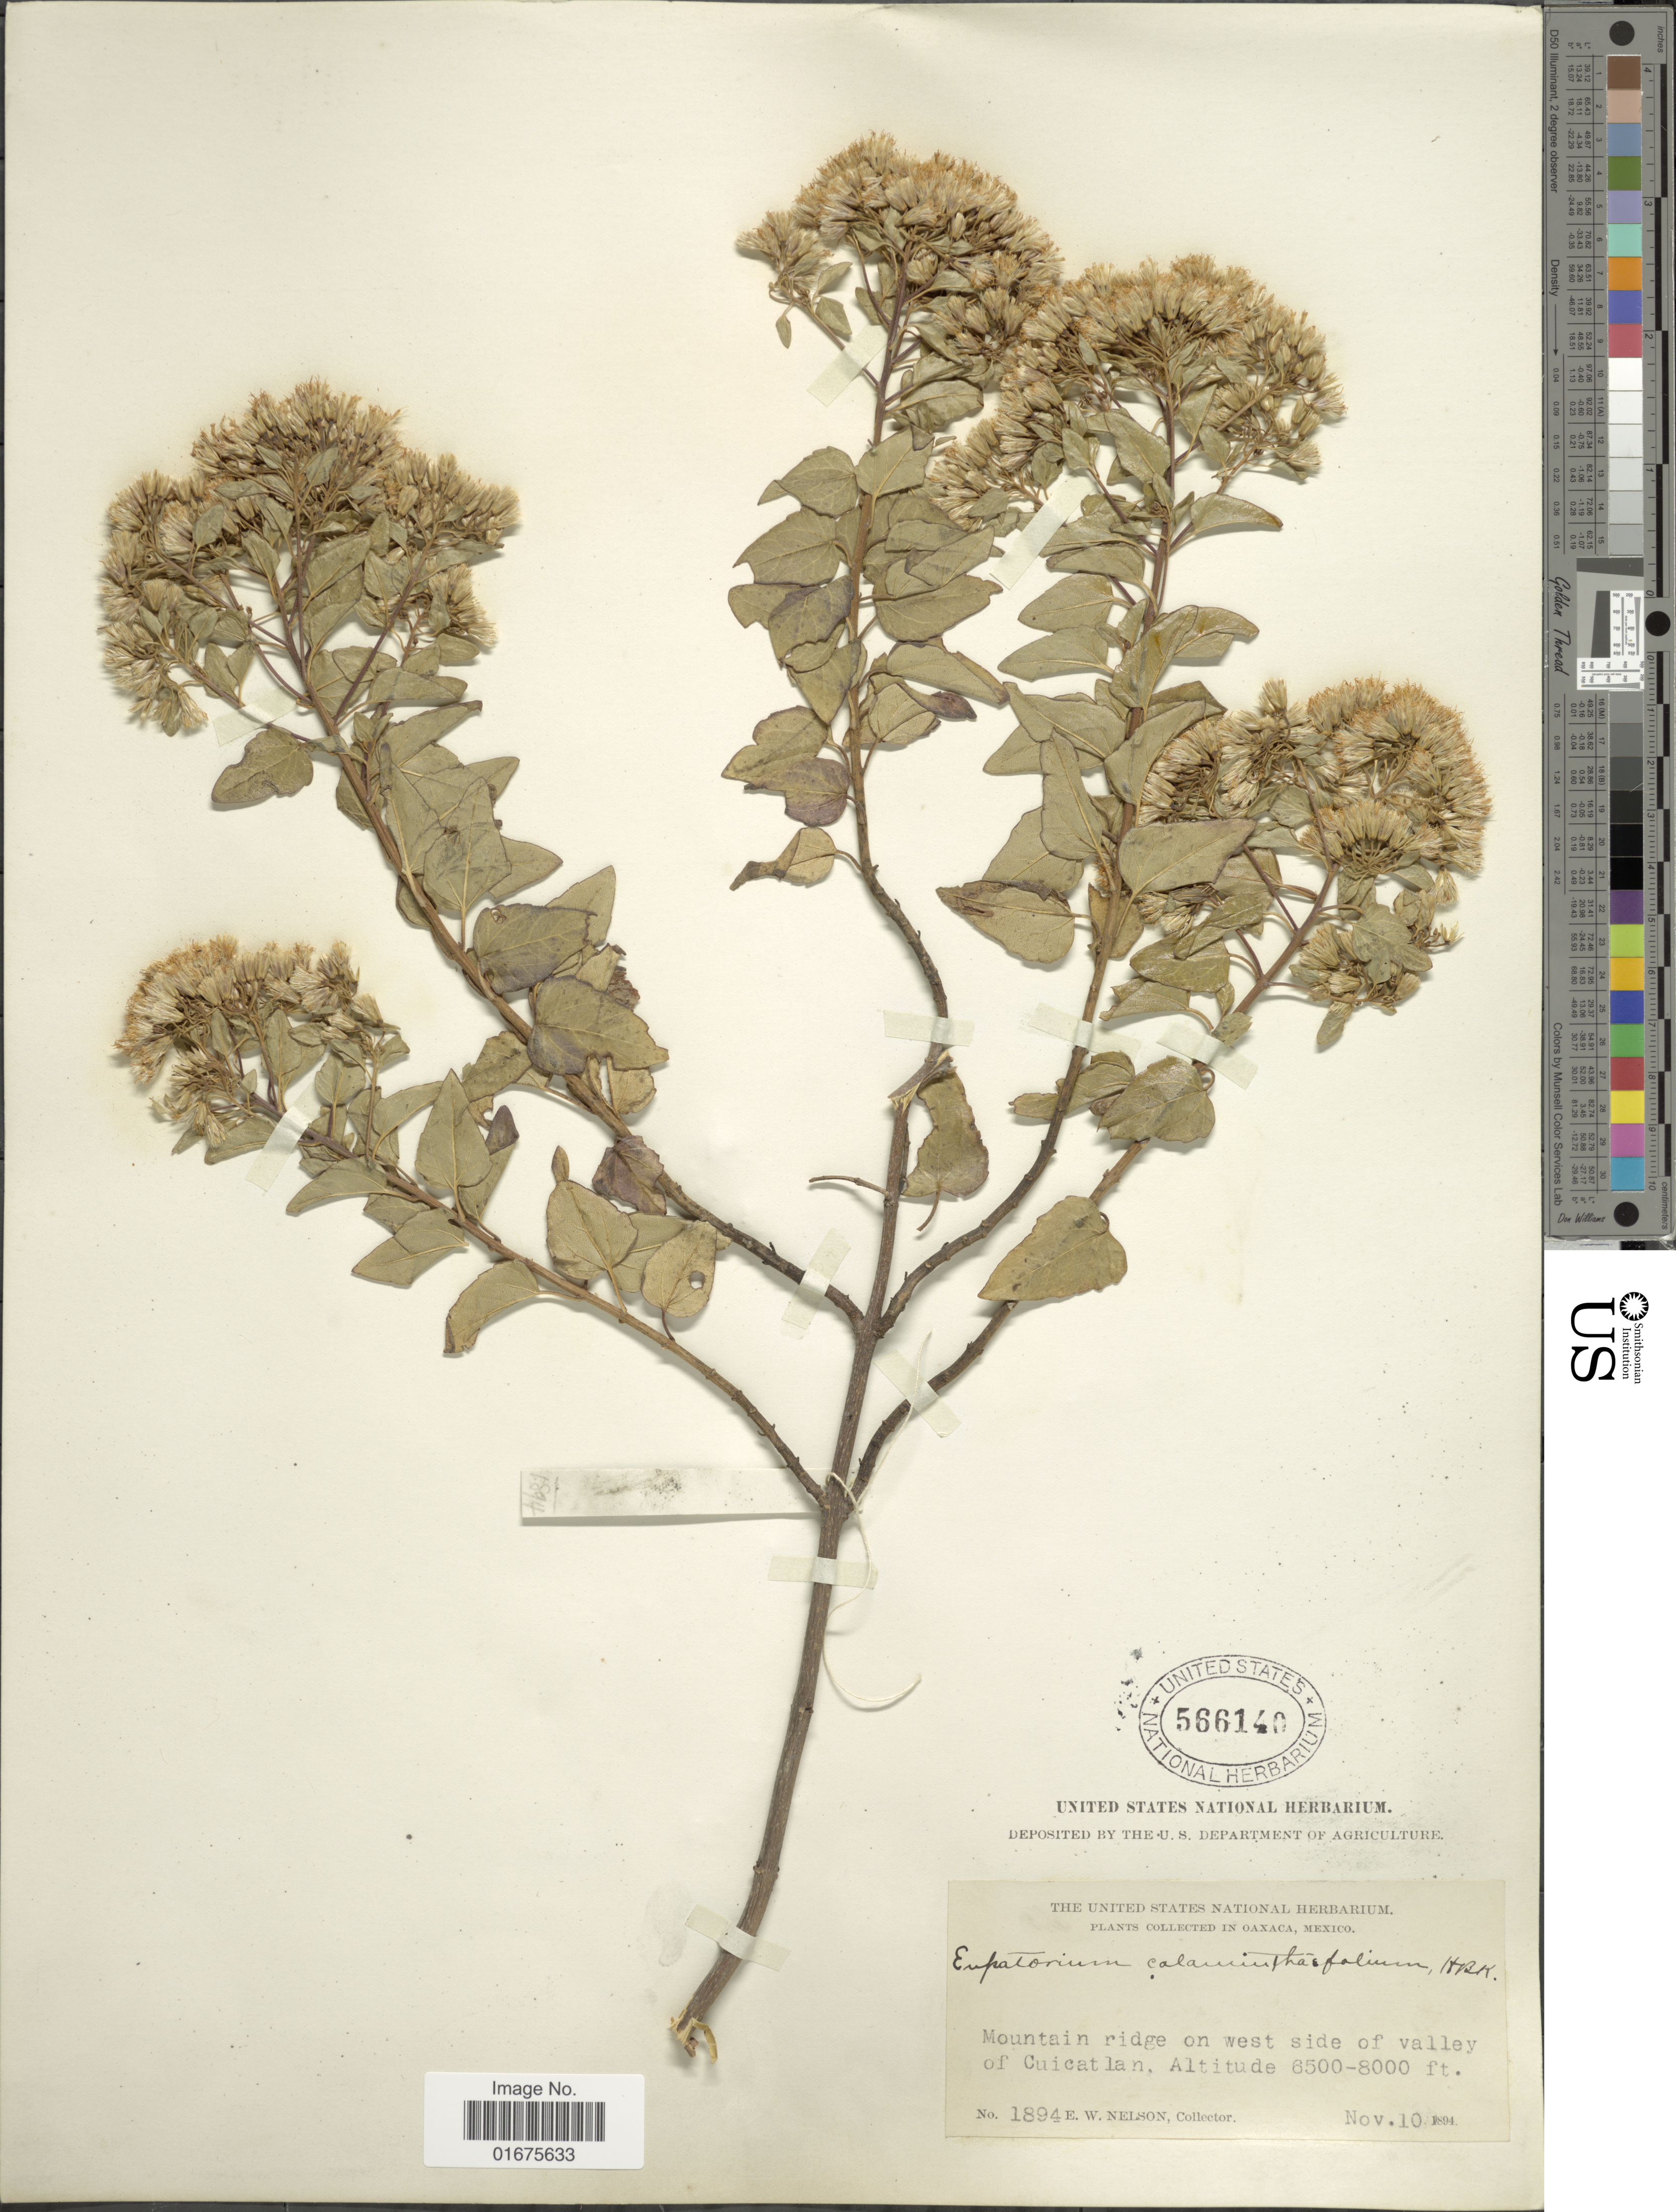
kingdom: Plantae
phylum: Tracheophyta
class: Magnoliopsida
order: Asterales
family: Asteraceae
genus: Ageratina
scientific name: Ageratina calaminthaefolia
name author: (Kunth) R.M. King & H. Rob.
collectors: E. W. Nelson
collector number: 1894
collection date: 1894-11-10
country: Mexico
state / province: Oaxaca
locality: Mountain ridge on west side of valley of Cuicatlan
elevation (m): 1981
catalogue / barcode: US 566140